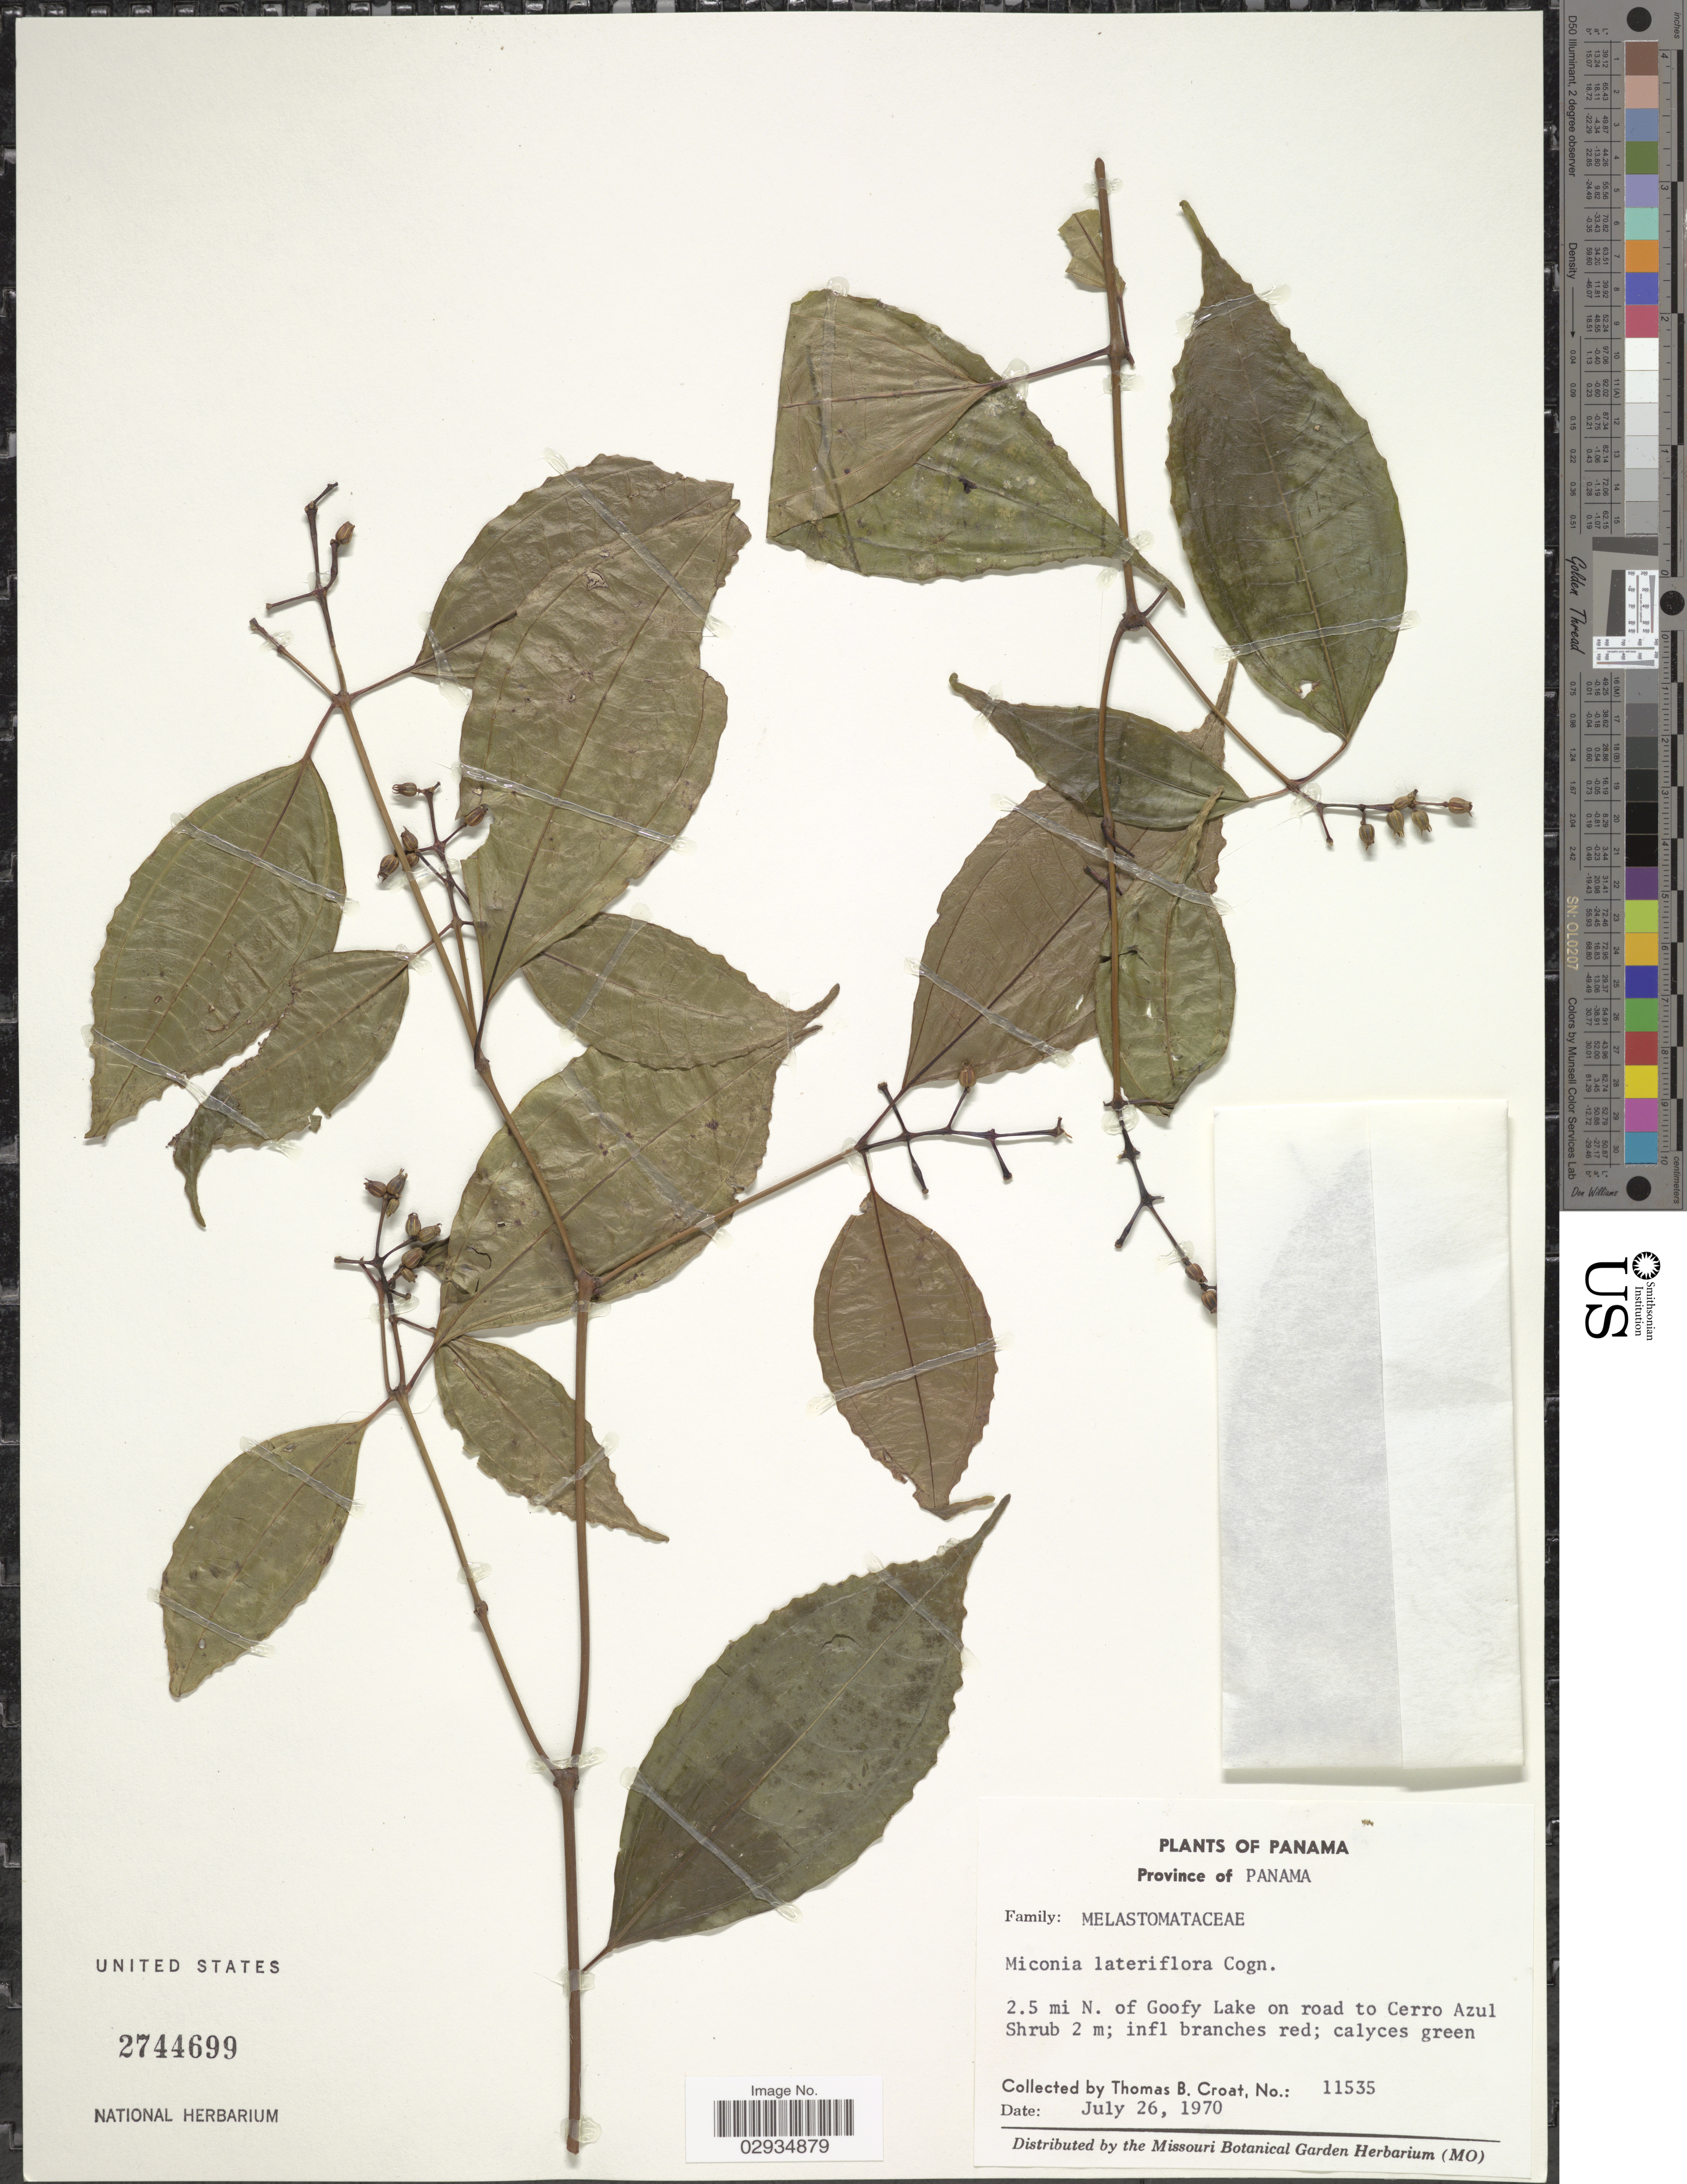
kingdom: Plantae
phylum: Tracheophyta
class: Magnoliopsida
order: Myrtales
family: Melastomataceae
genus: Miconia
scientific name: Miconia lateriflora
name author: Cogn.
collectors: T. B. Croat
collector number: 11535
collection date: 1970-07-26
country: Panama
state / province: Panamá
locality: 2.5 mi N of Goofy Lake on road to Cerro Azul.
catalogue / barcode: US 2744699